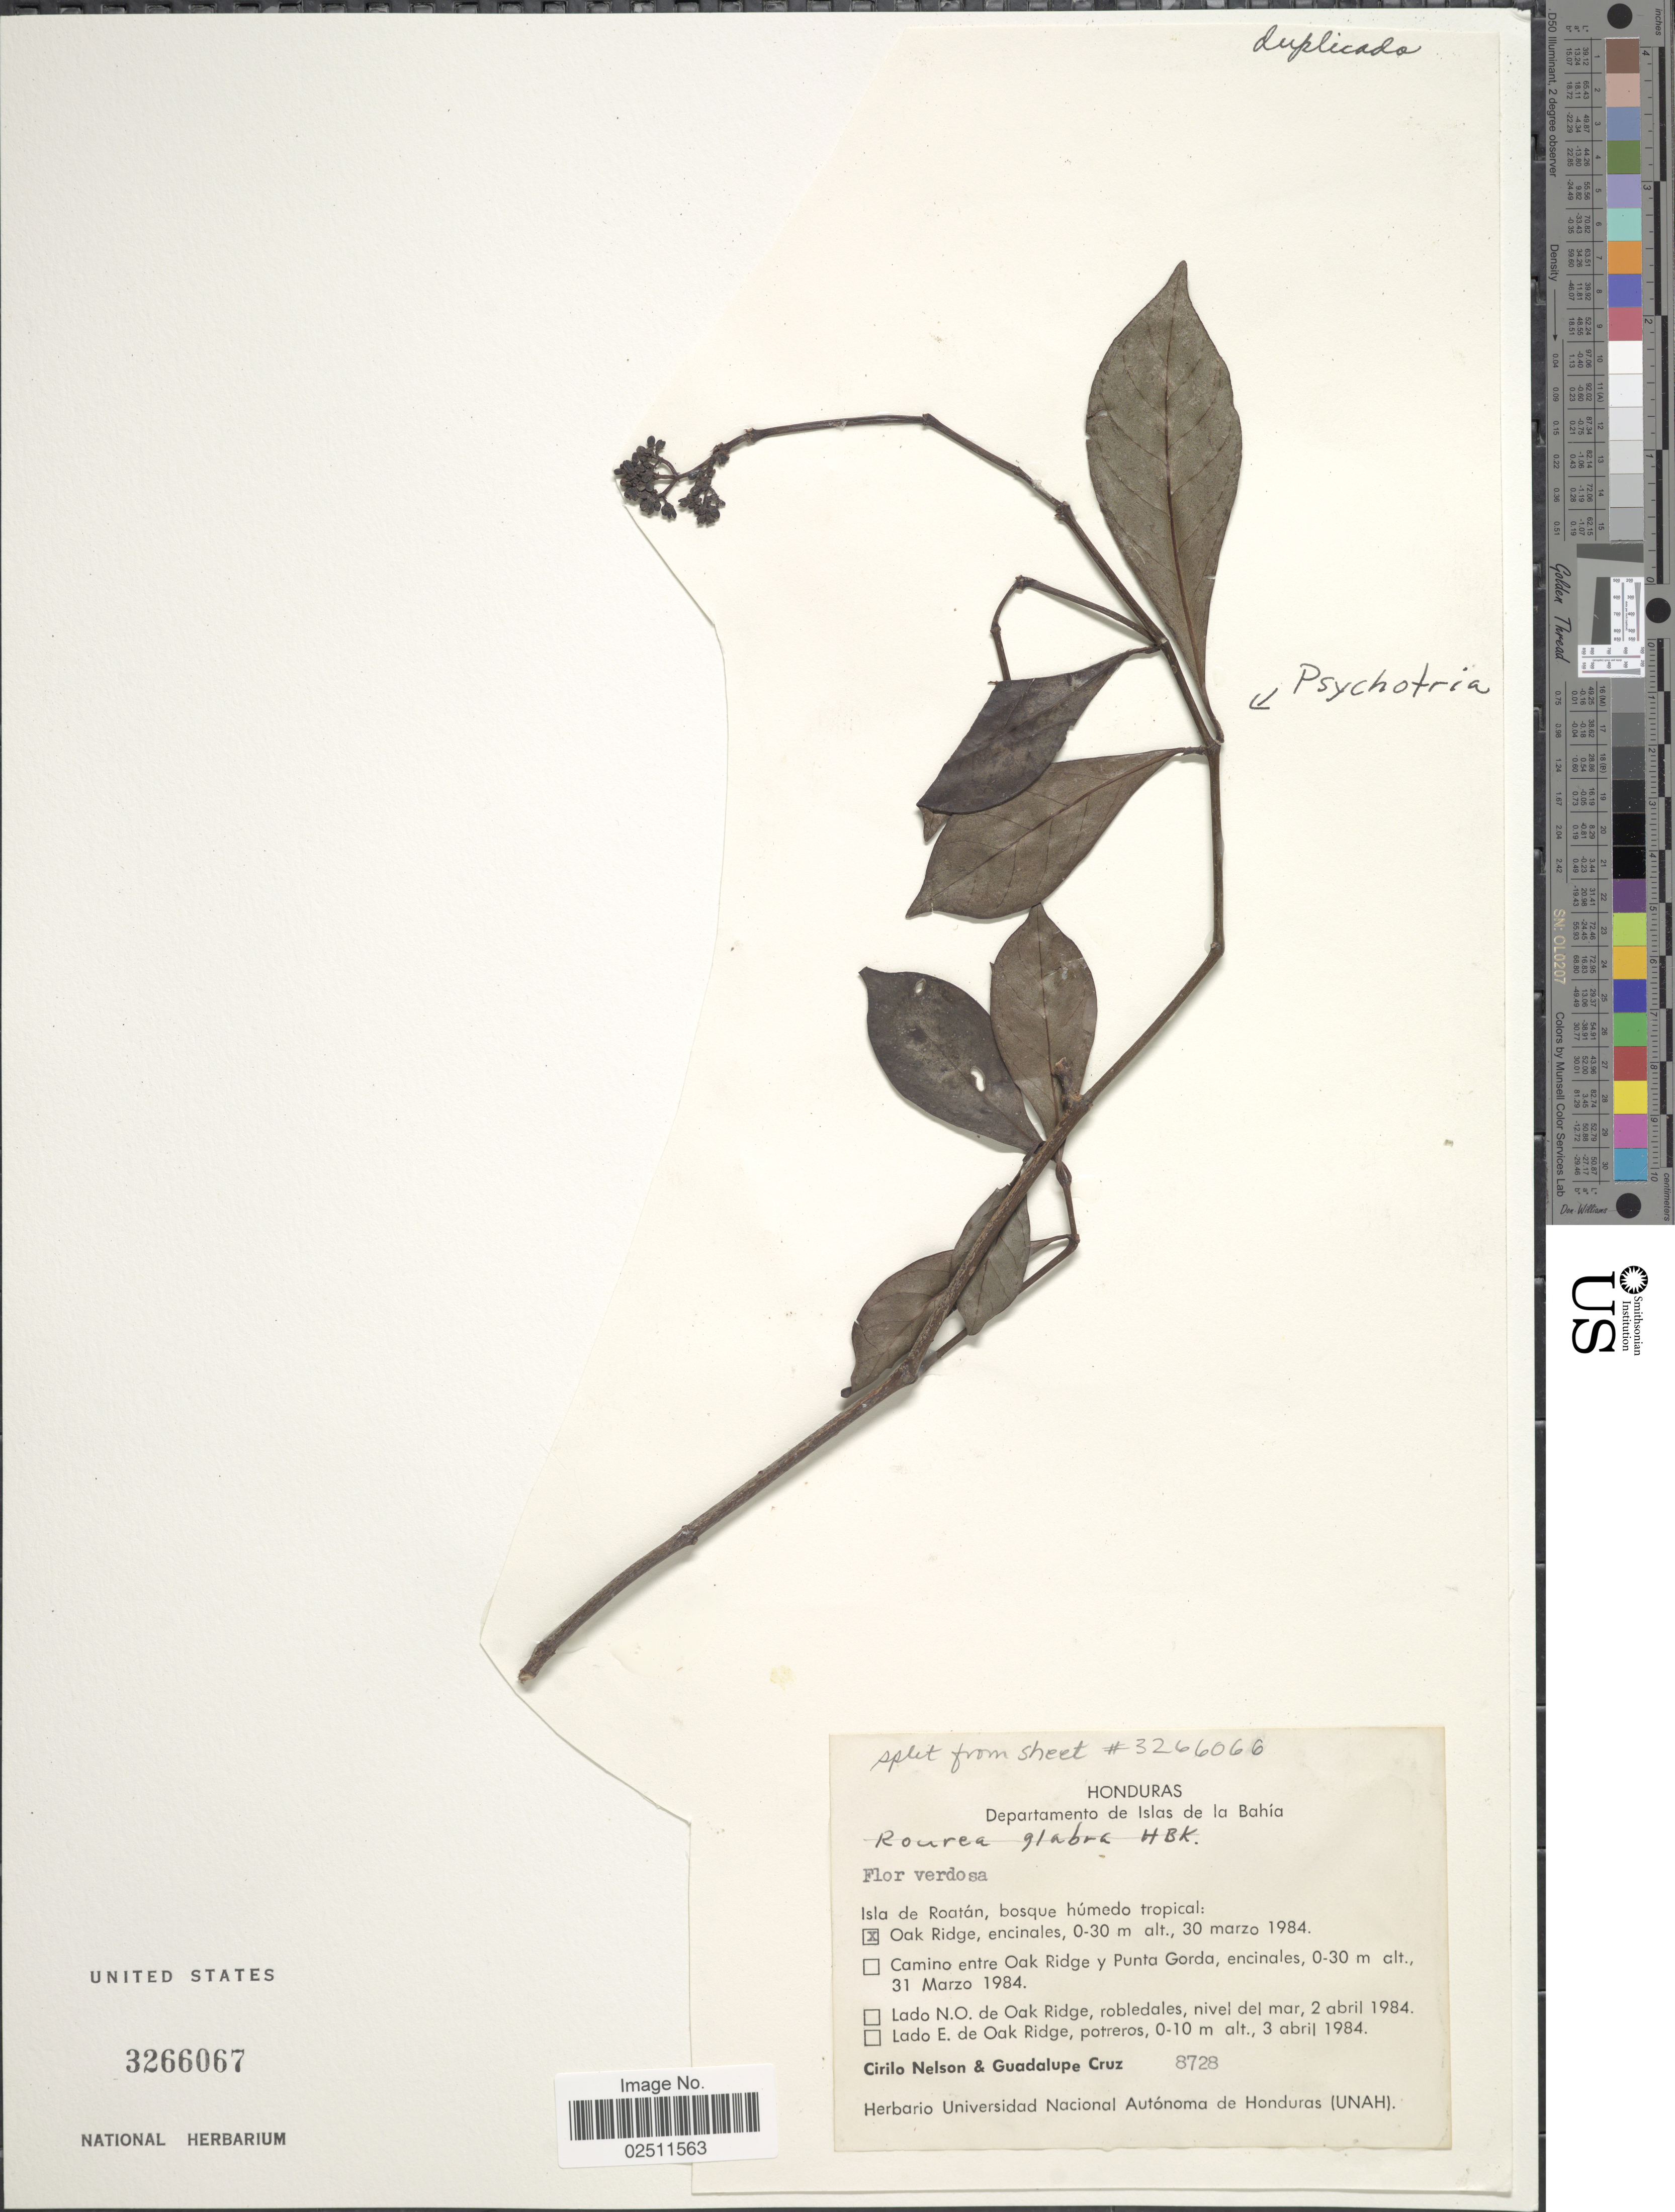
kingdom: Plantae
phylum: Tracheophyta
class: Magnoliopsida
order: Gentianales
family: Rubiaceae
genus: Psychotria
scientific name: Psychotria sp.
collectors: C. Nelson & G. Cruz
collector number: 8728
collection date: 1984-03-30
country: Honduras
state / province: Islas de la Bahía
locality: Departamento de Islas de la Bahia. Isla de Roatan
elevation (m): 0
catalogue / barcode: US 3266067